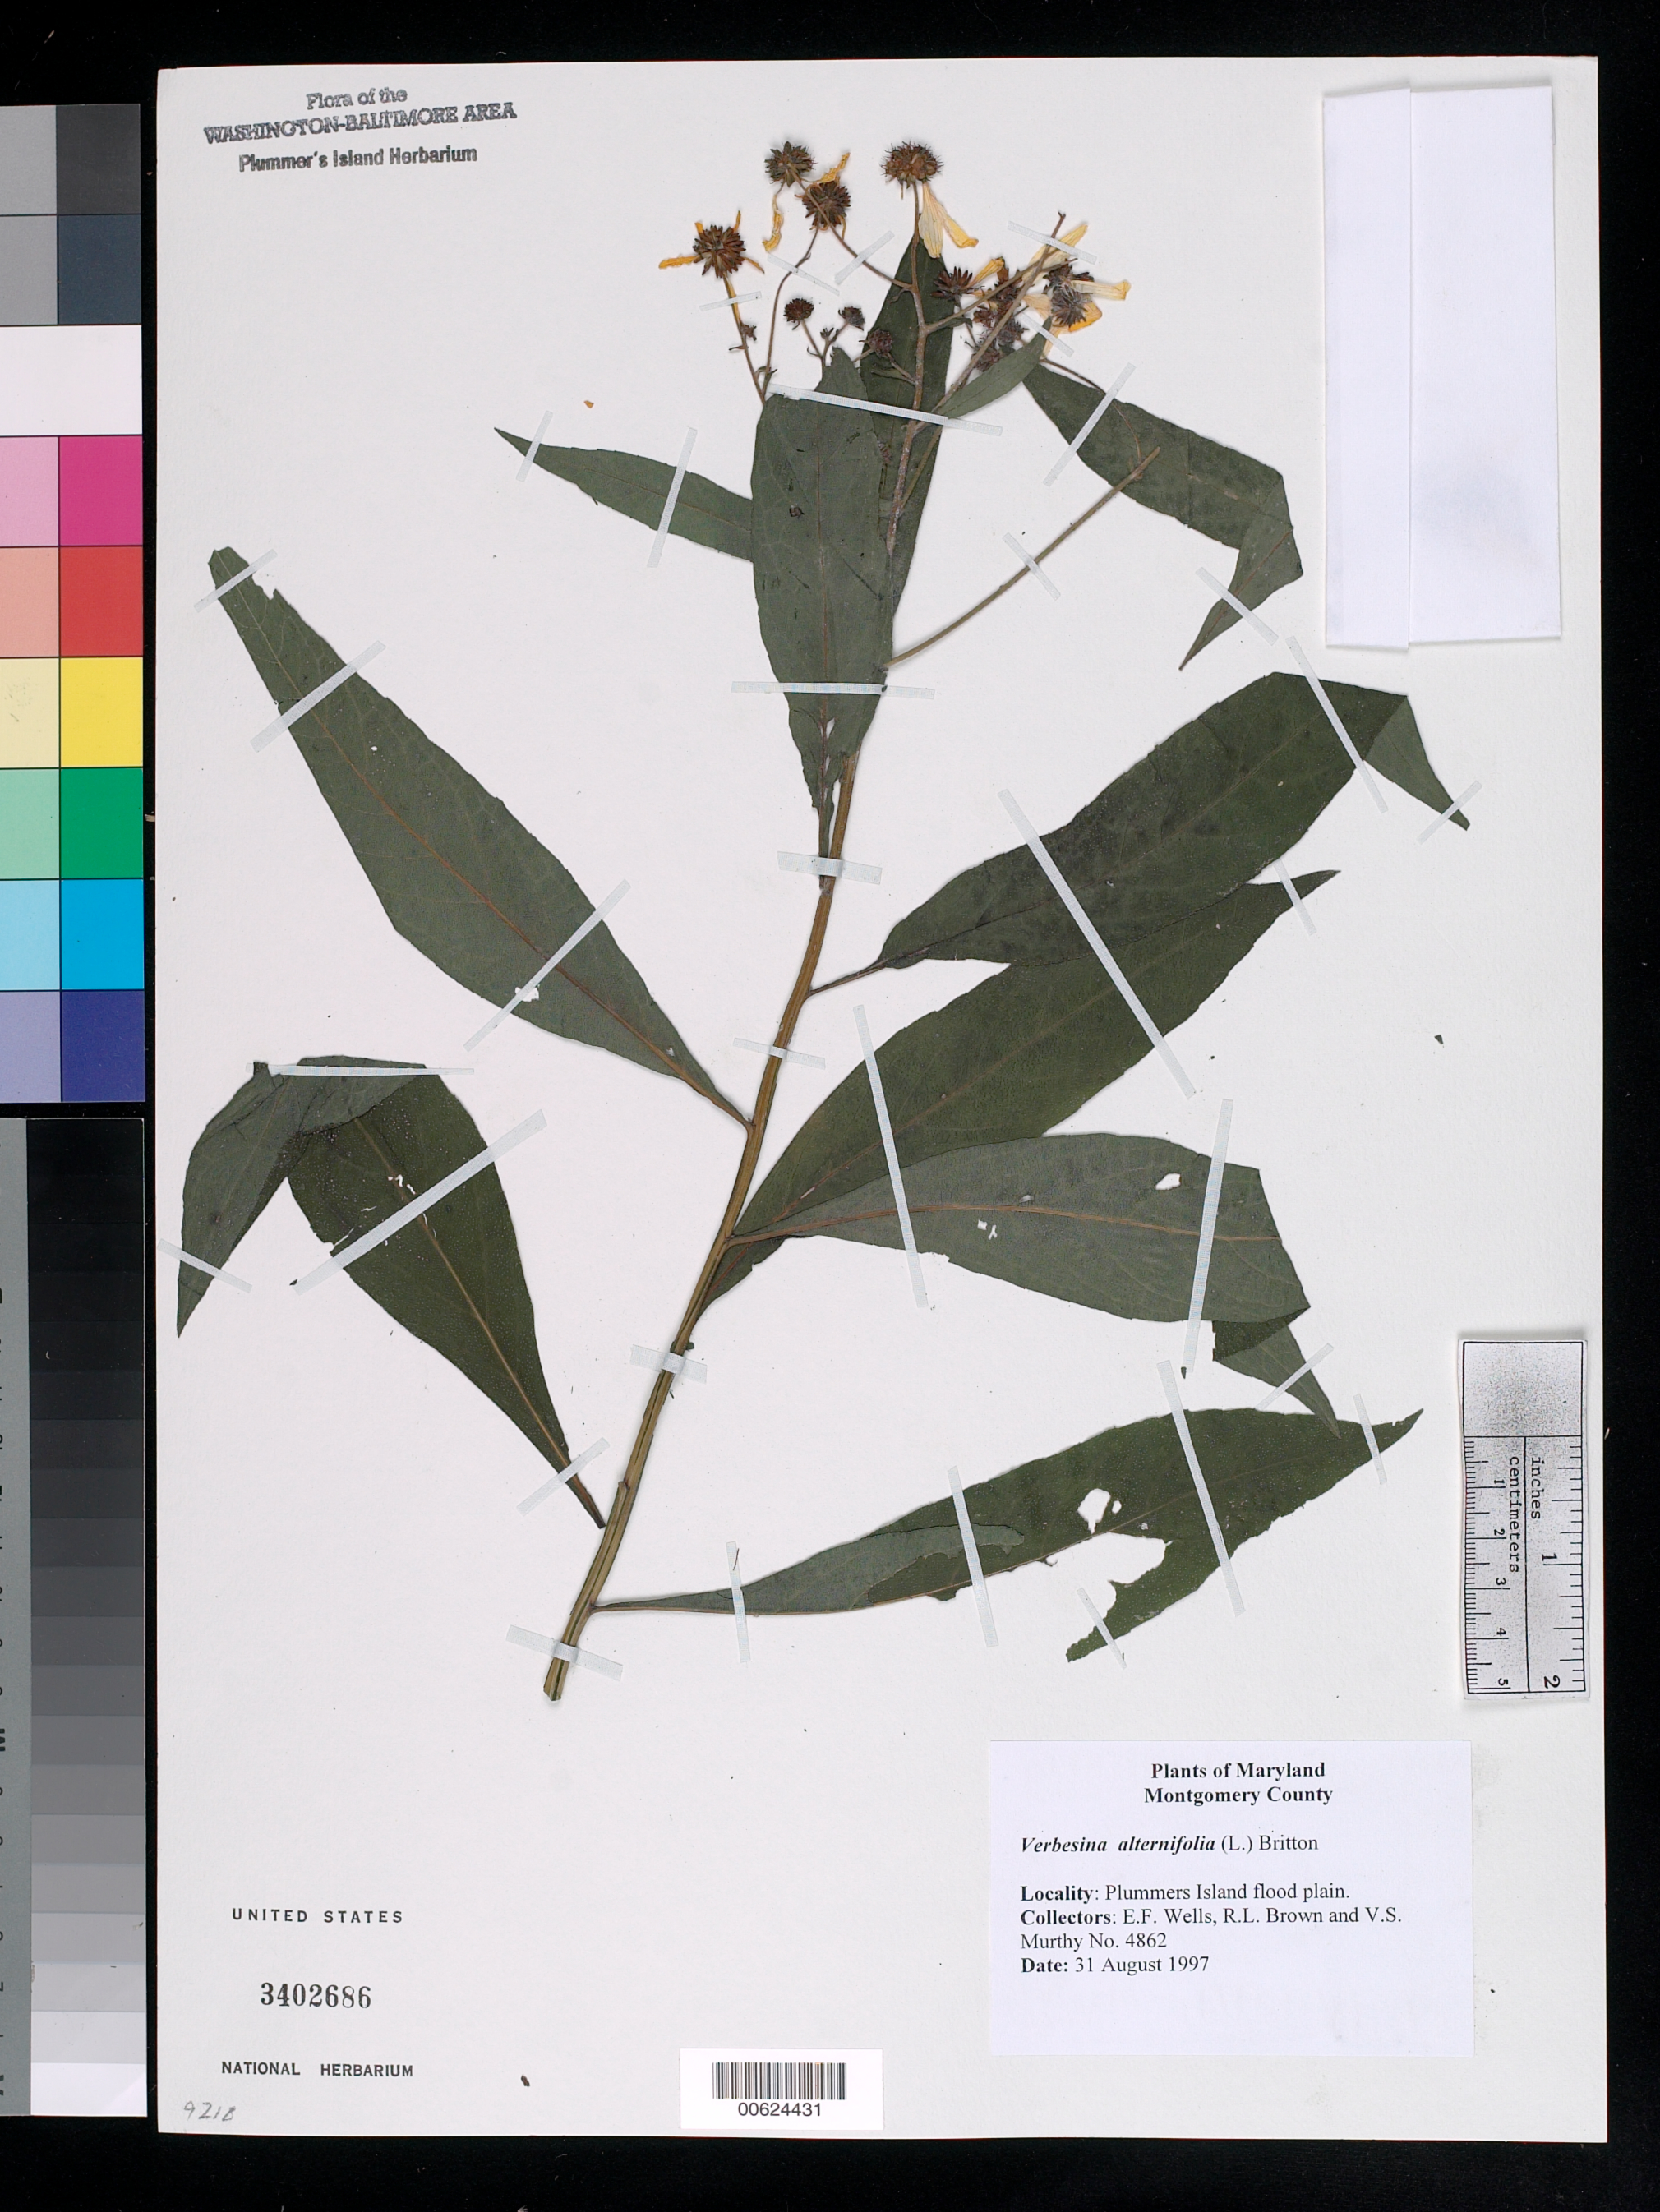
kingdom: Plantae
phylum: Tracheophyta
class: Magnoliopsida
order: Asterales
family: Asteraceae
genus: Verbesina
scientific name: Verbesina alternifolia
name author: (L.) Britton ex Kearney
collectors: E. F. Wells, R. L. Brown & V. S. Murthy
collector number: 4862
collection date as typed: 31 Aug 1997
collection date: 1997-08-31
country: United States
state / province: Maryland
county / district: Montgomery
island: Plummers Island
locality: Flood plain of Plummers Island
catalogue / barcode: US 3402686